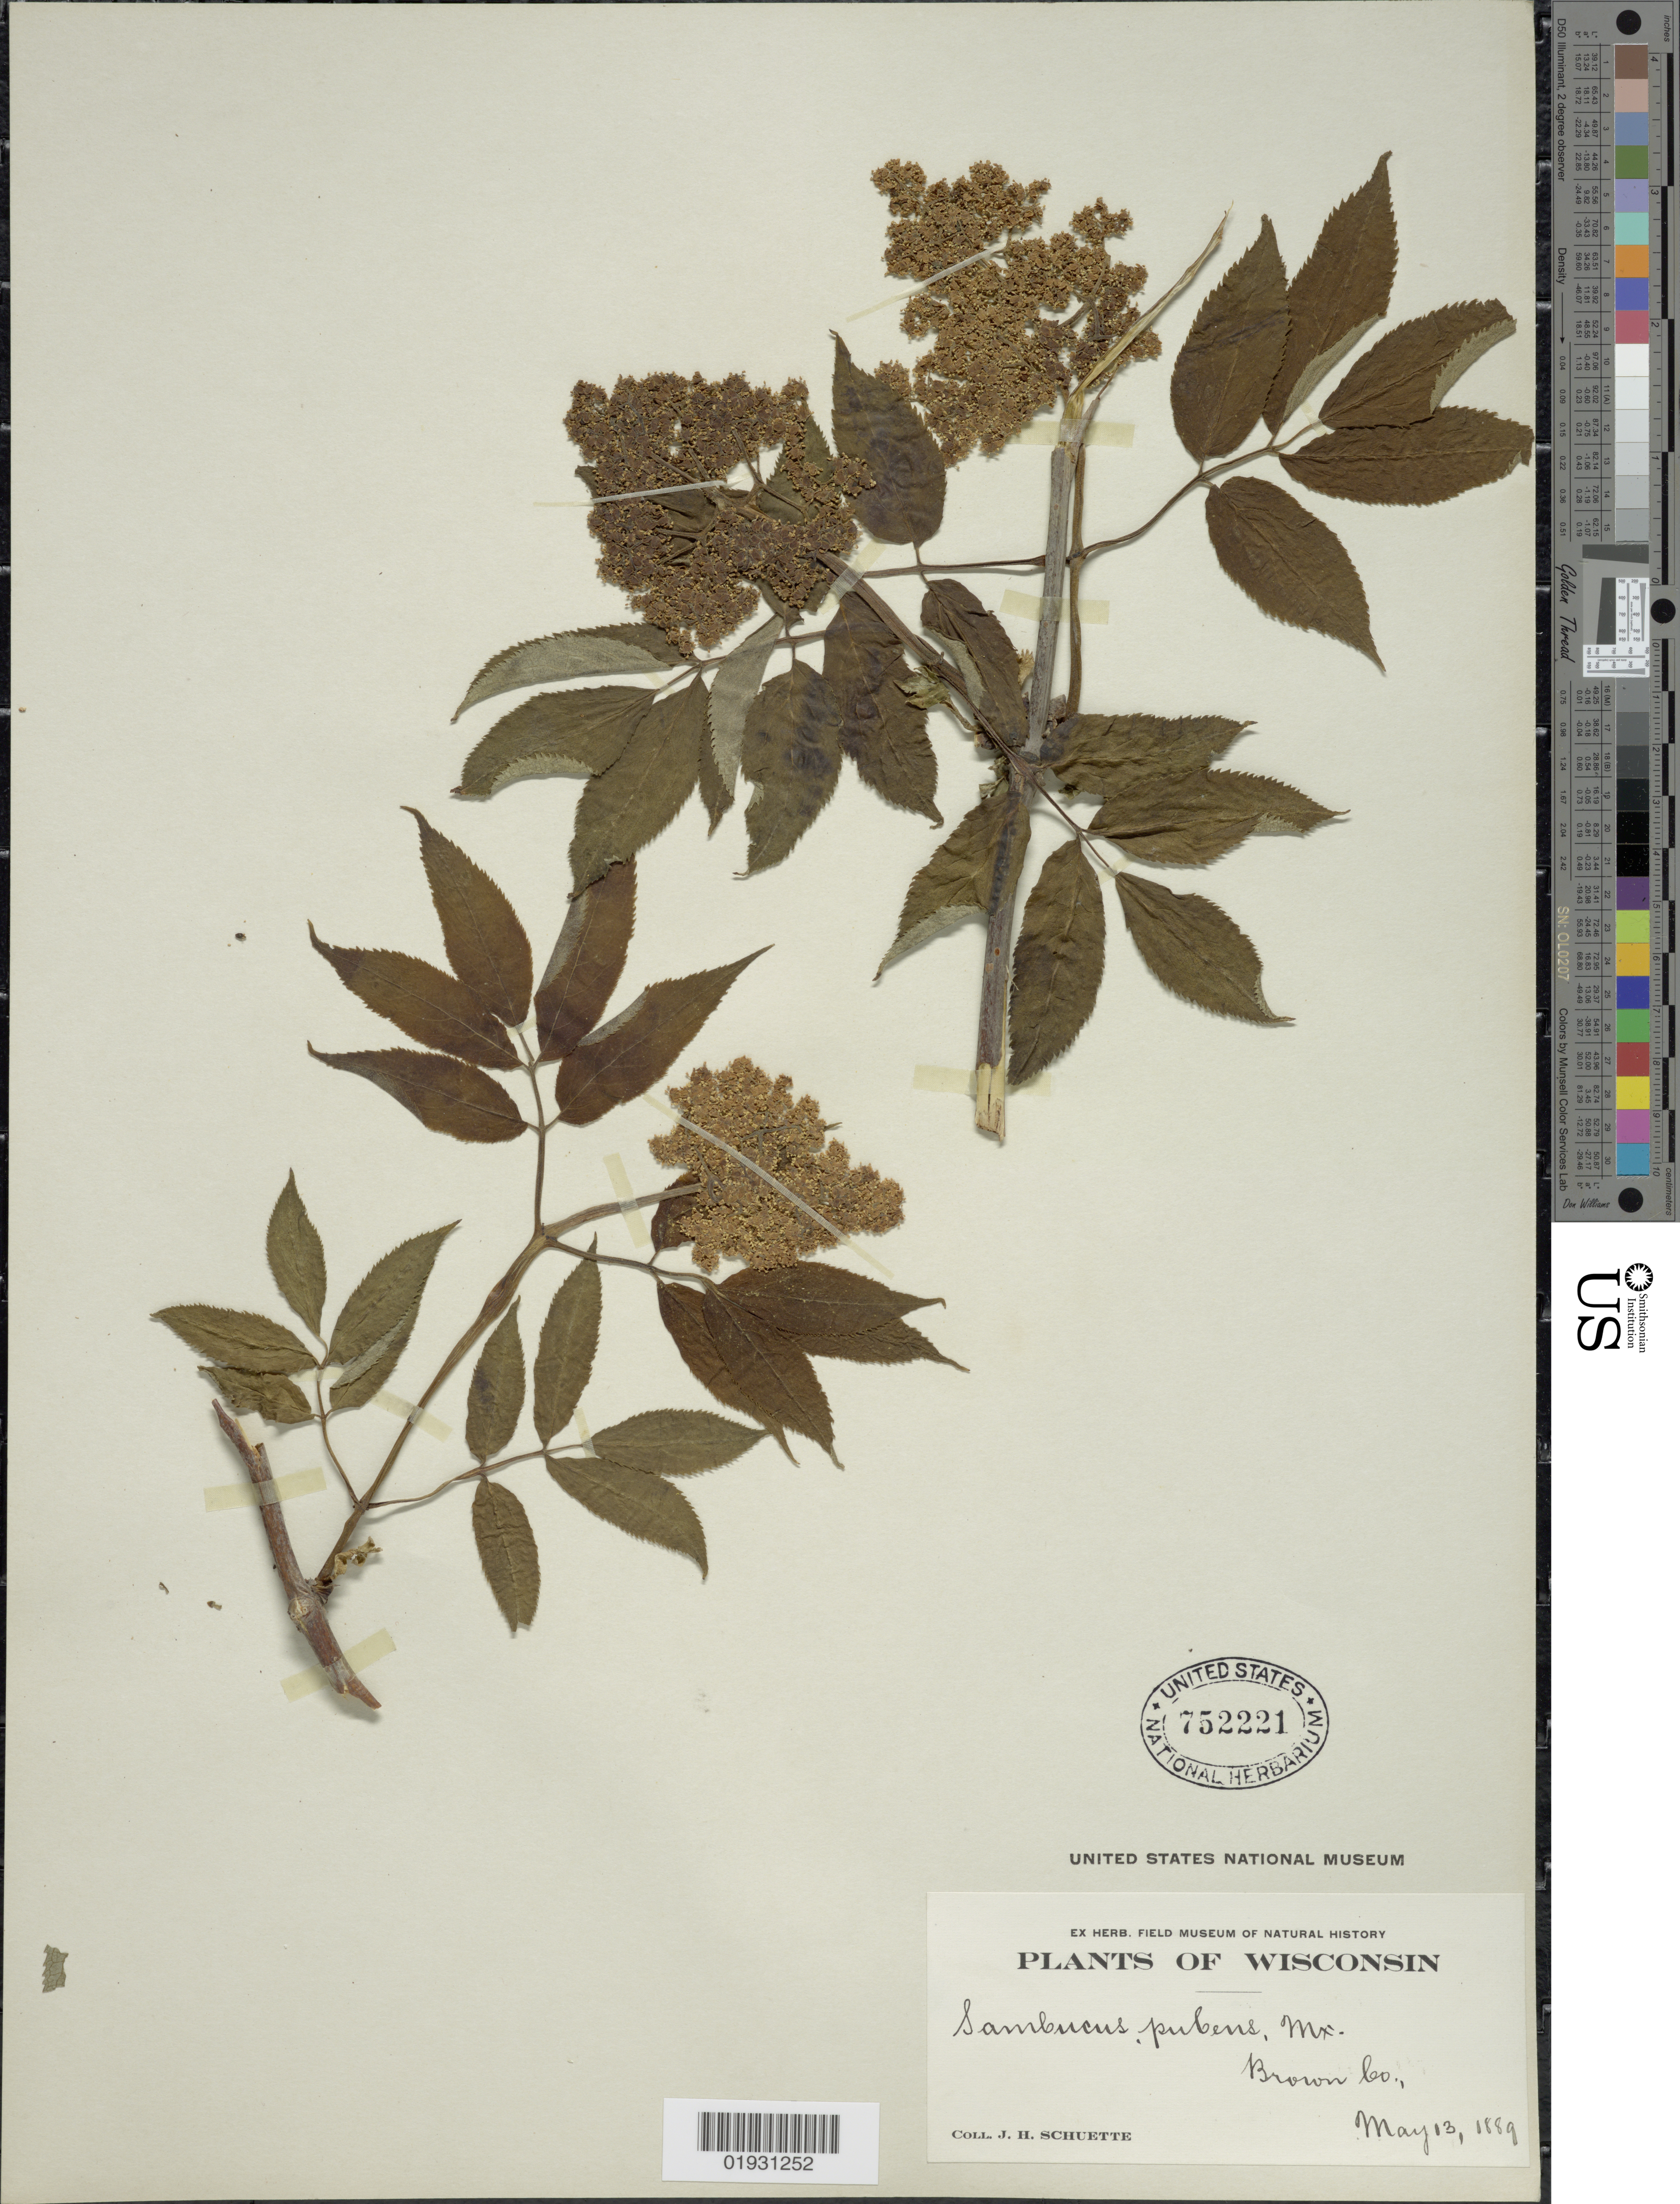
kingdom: Plantae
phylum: Tracheophyta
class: Magnoliopsida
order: Dipsacales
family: Viburnaceae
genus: Sambucus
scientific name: Sambucus racemosa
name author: L.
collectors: J. H. Schuette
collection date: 1889-05-13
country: United States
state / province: Wisconsin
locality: Brown Co.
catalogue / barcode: US 752221